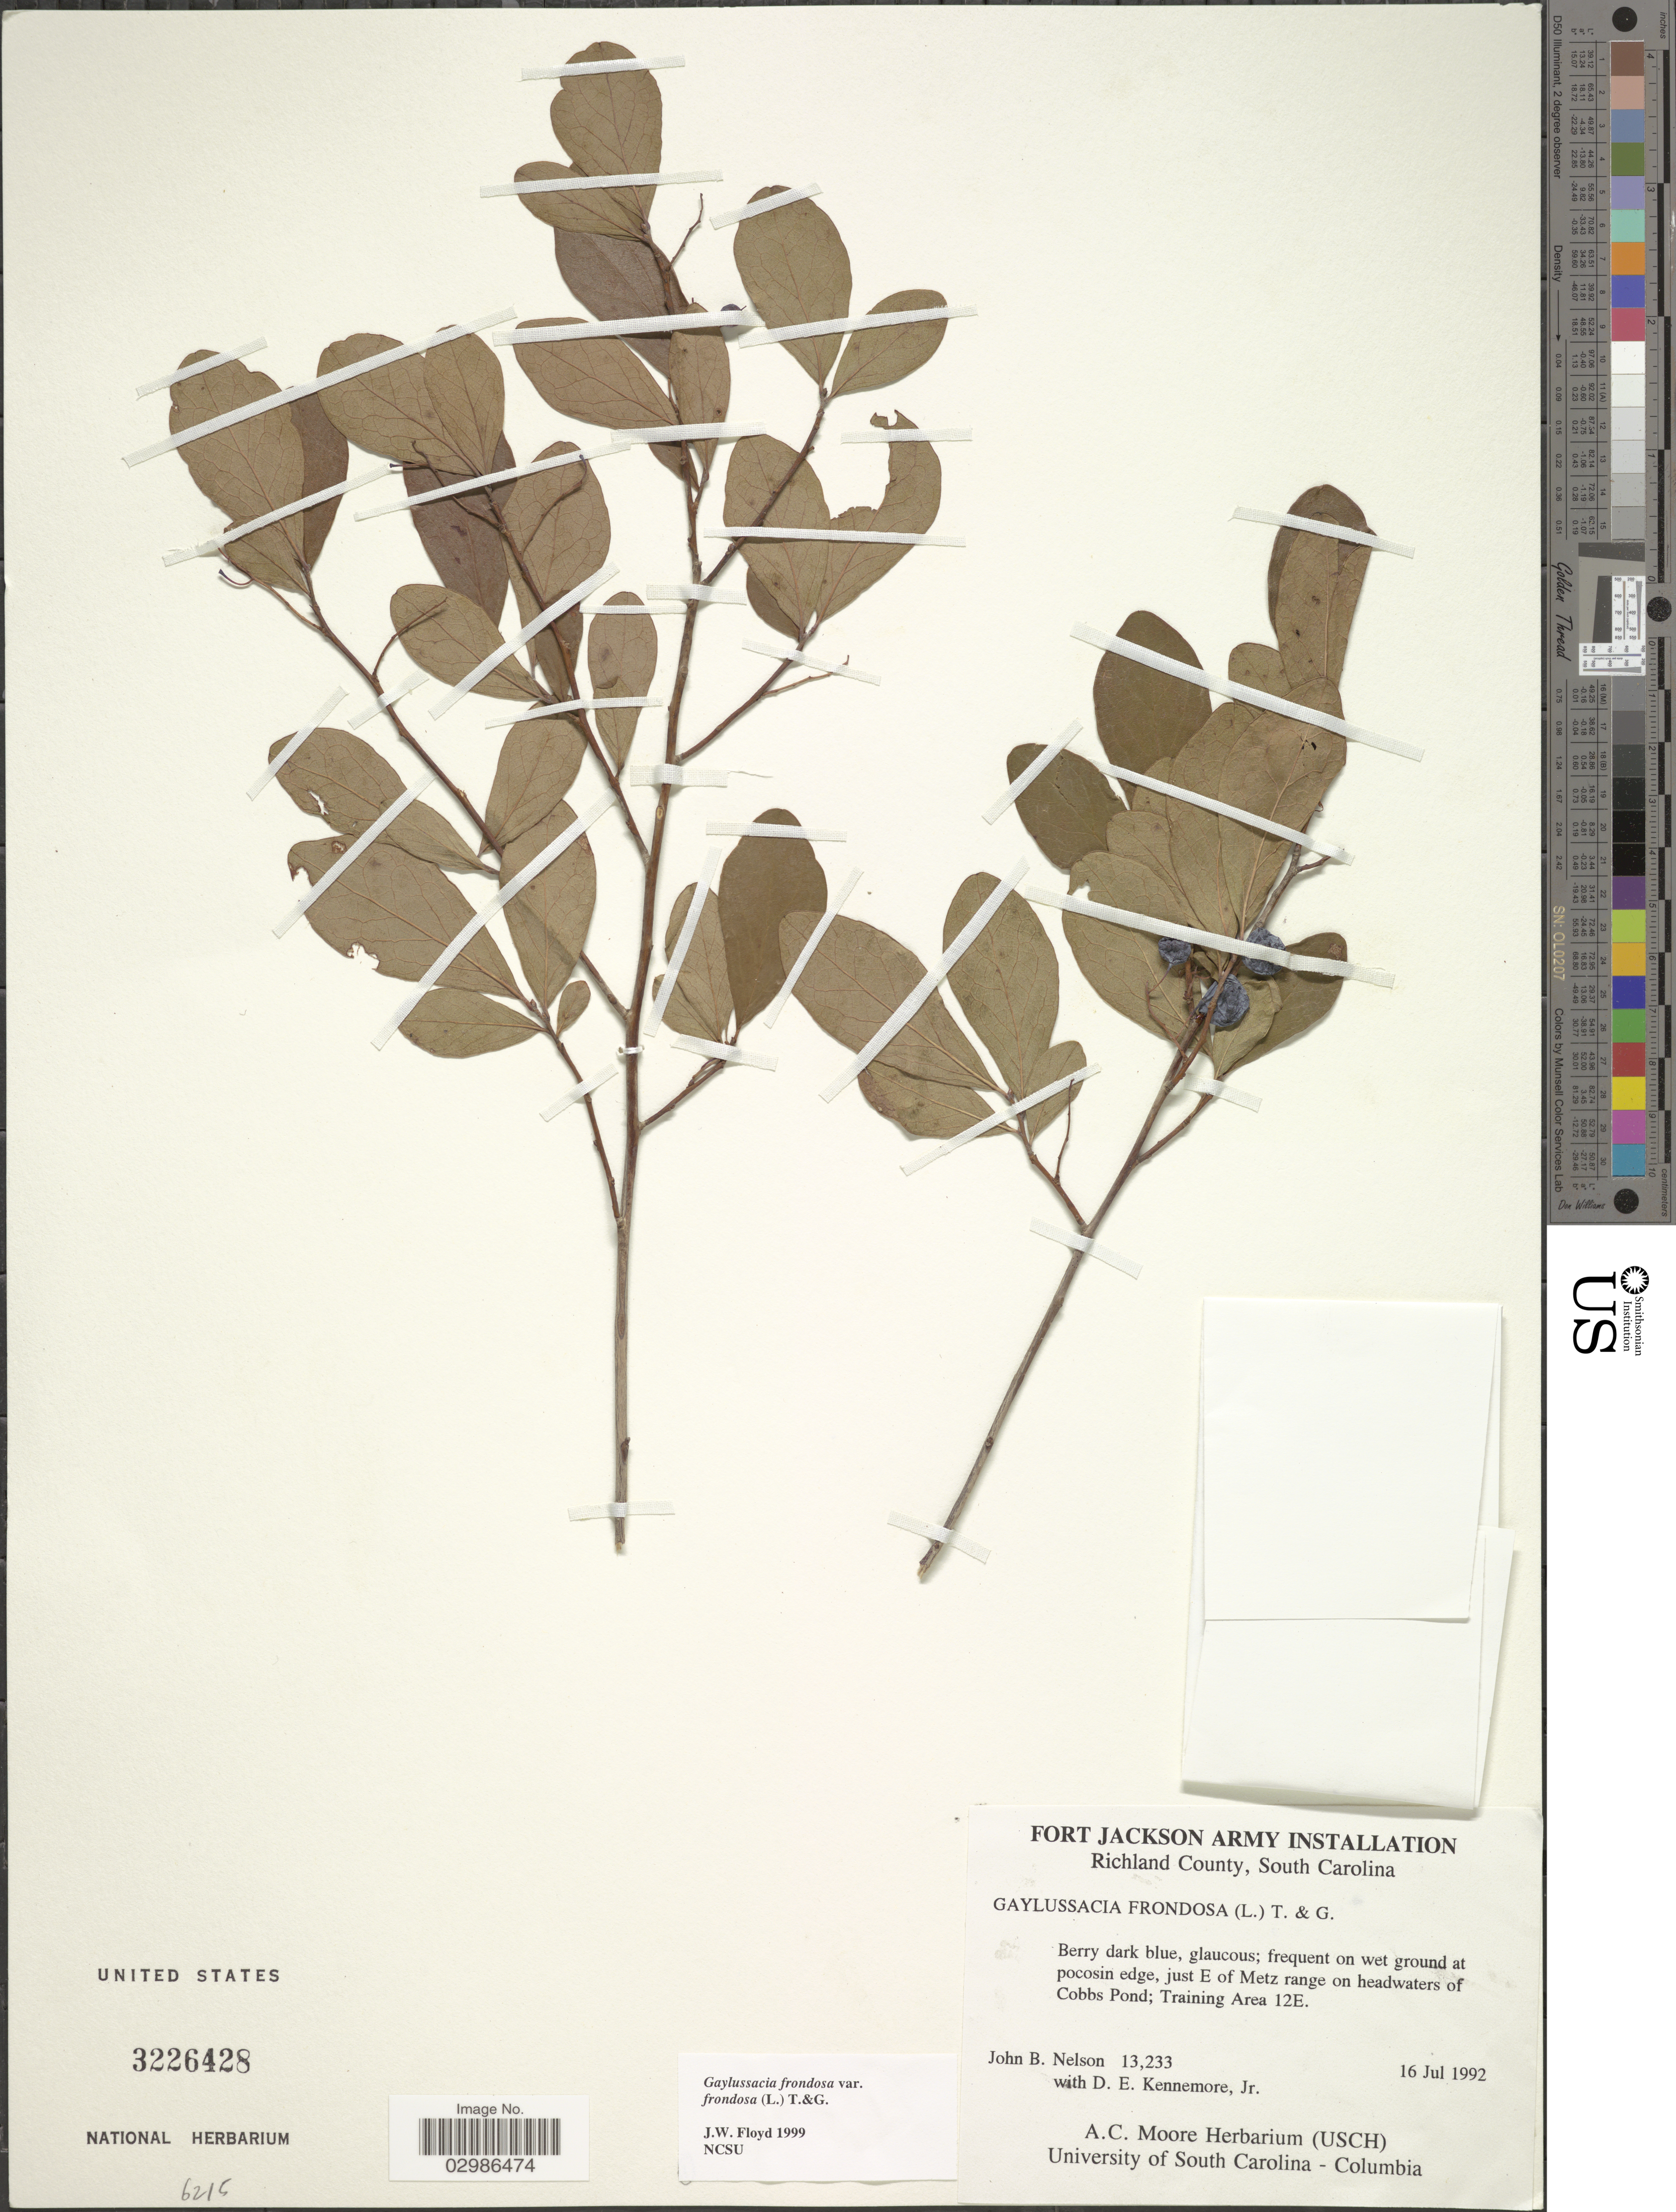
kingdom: Plantae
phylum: Tracheophyta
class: Magnoliopsida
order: Ericales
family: Ericaceae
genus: Gaylussacia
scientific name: Gaylussacia frondosa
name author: (L.) Torr. & A. Gray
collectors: J. B. Nelson & D. Kennemore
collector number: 13233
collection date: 1992-07-16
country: United States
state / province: South Carolina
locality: Richland County. Just E of Metz range on headwaters of Cobbs Pond; Training Area 12E.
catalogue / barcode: US 3226428